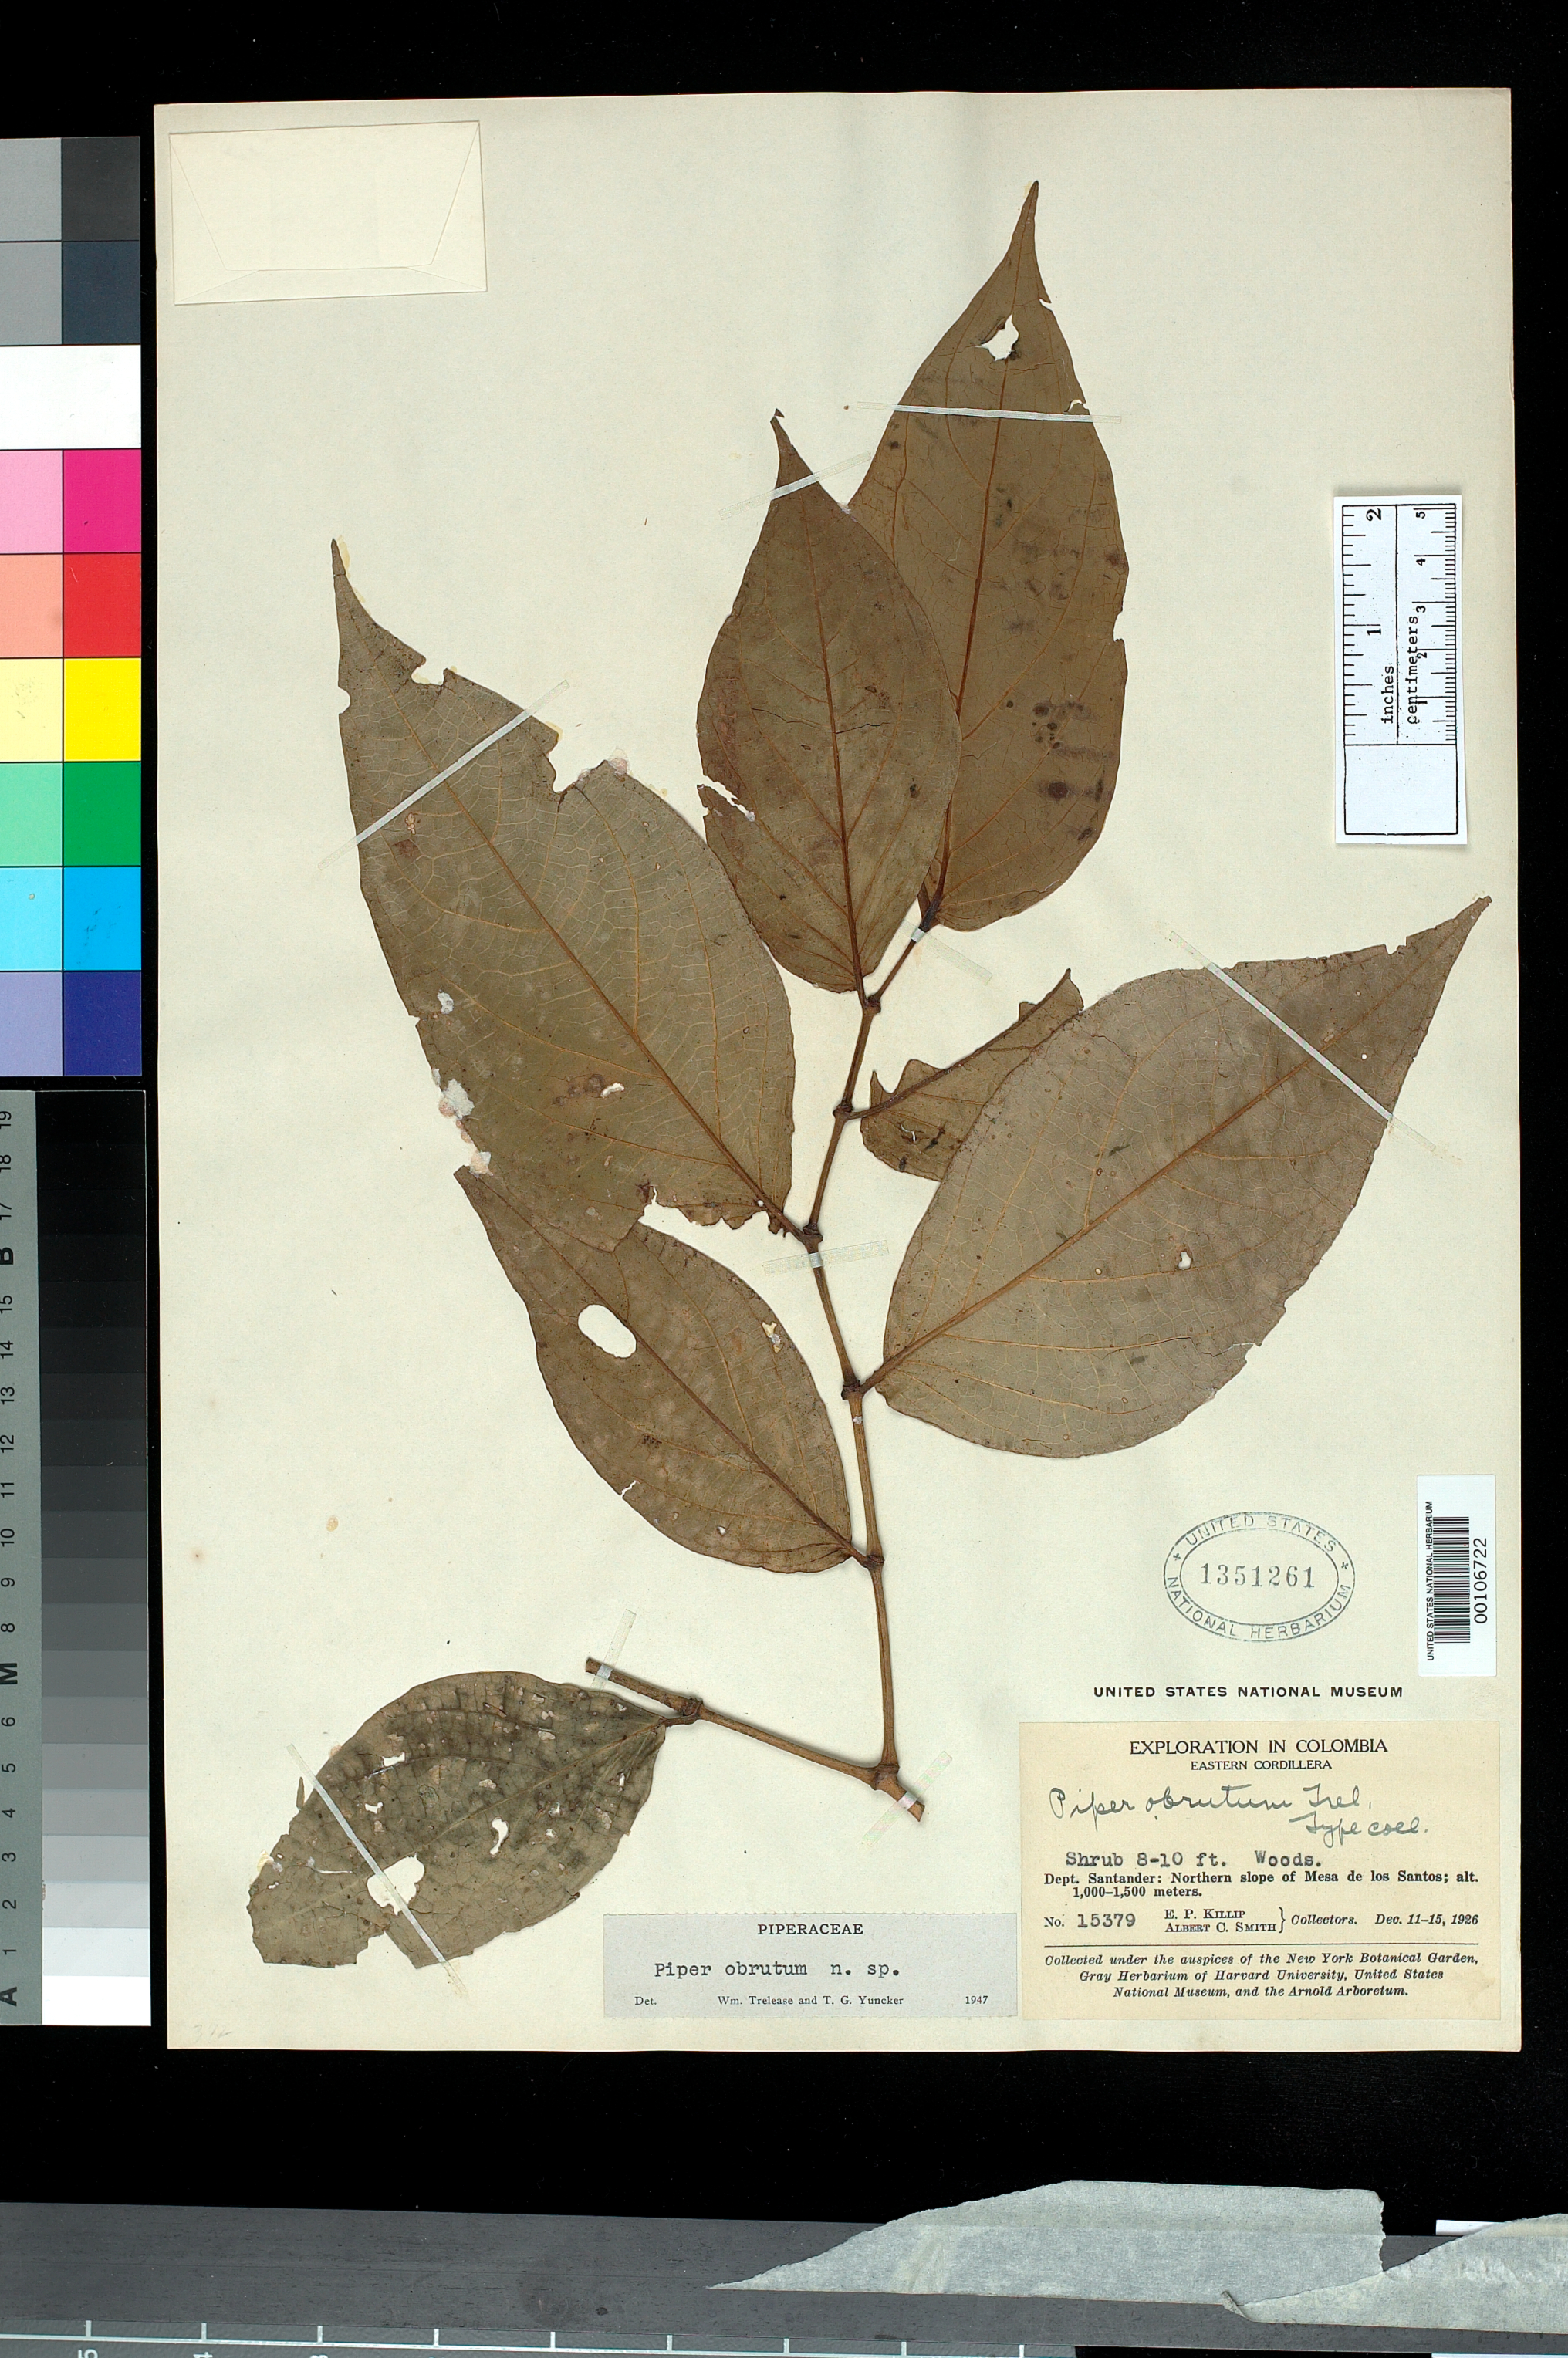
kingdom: Plantae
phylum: Tracheophyta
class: Magnoliopsida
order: Piperales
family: Piperaceae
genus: Piper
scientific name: Piper obrutum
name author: Trel. & Yunck.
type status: Isotype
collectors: E. P. Killip & A. C. Smith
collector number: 15379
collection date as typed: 11 Dec 1926 to 15 Dec 1926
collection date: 1926-12-11/1926-12-15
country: Colombia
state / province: Santander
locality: Mesa de Los Santos.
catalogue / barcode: US 1351261